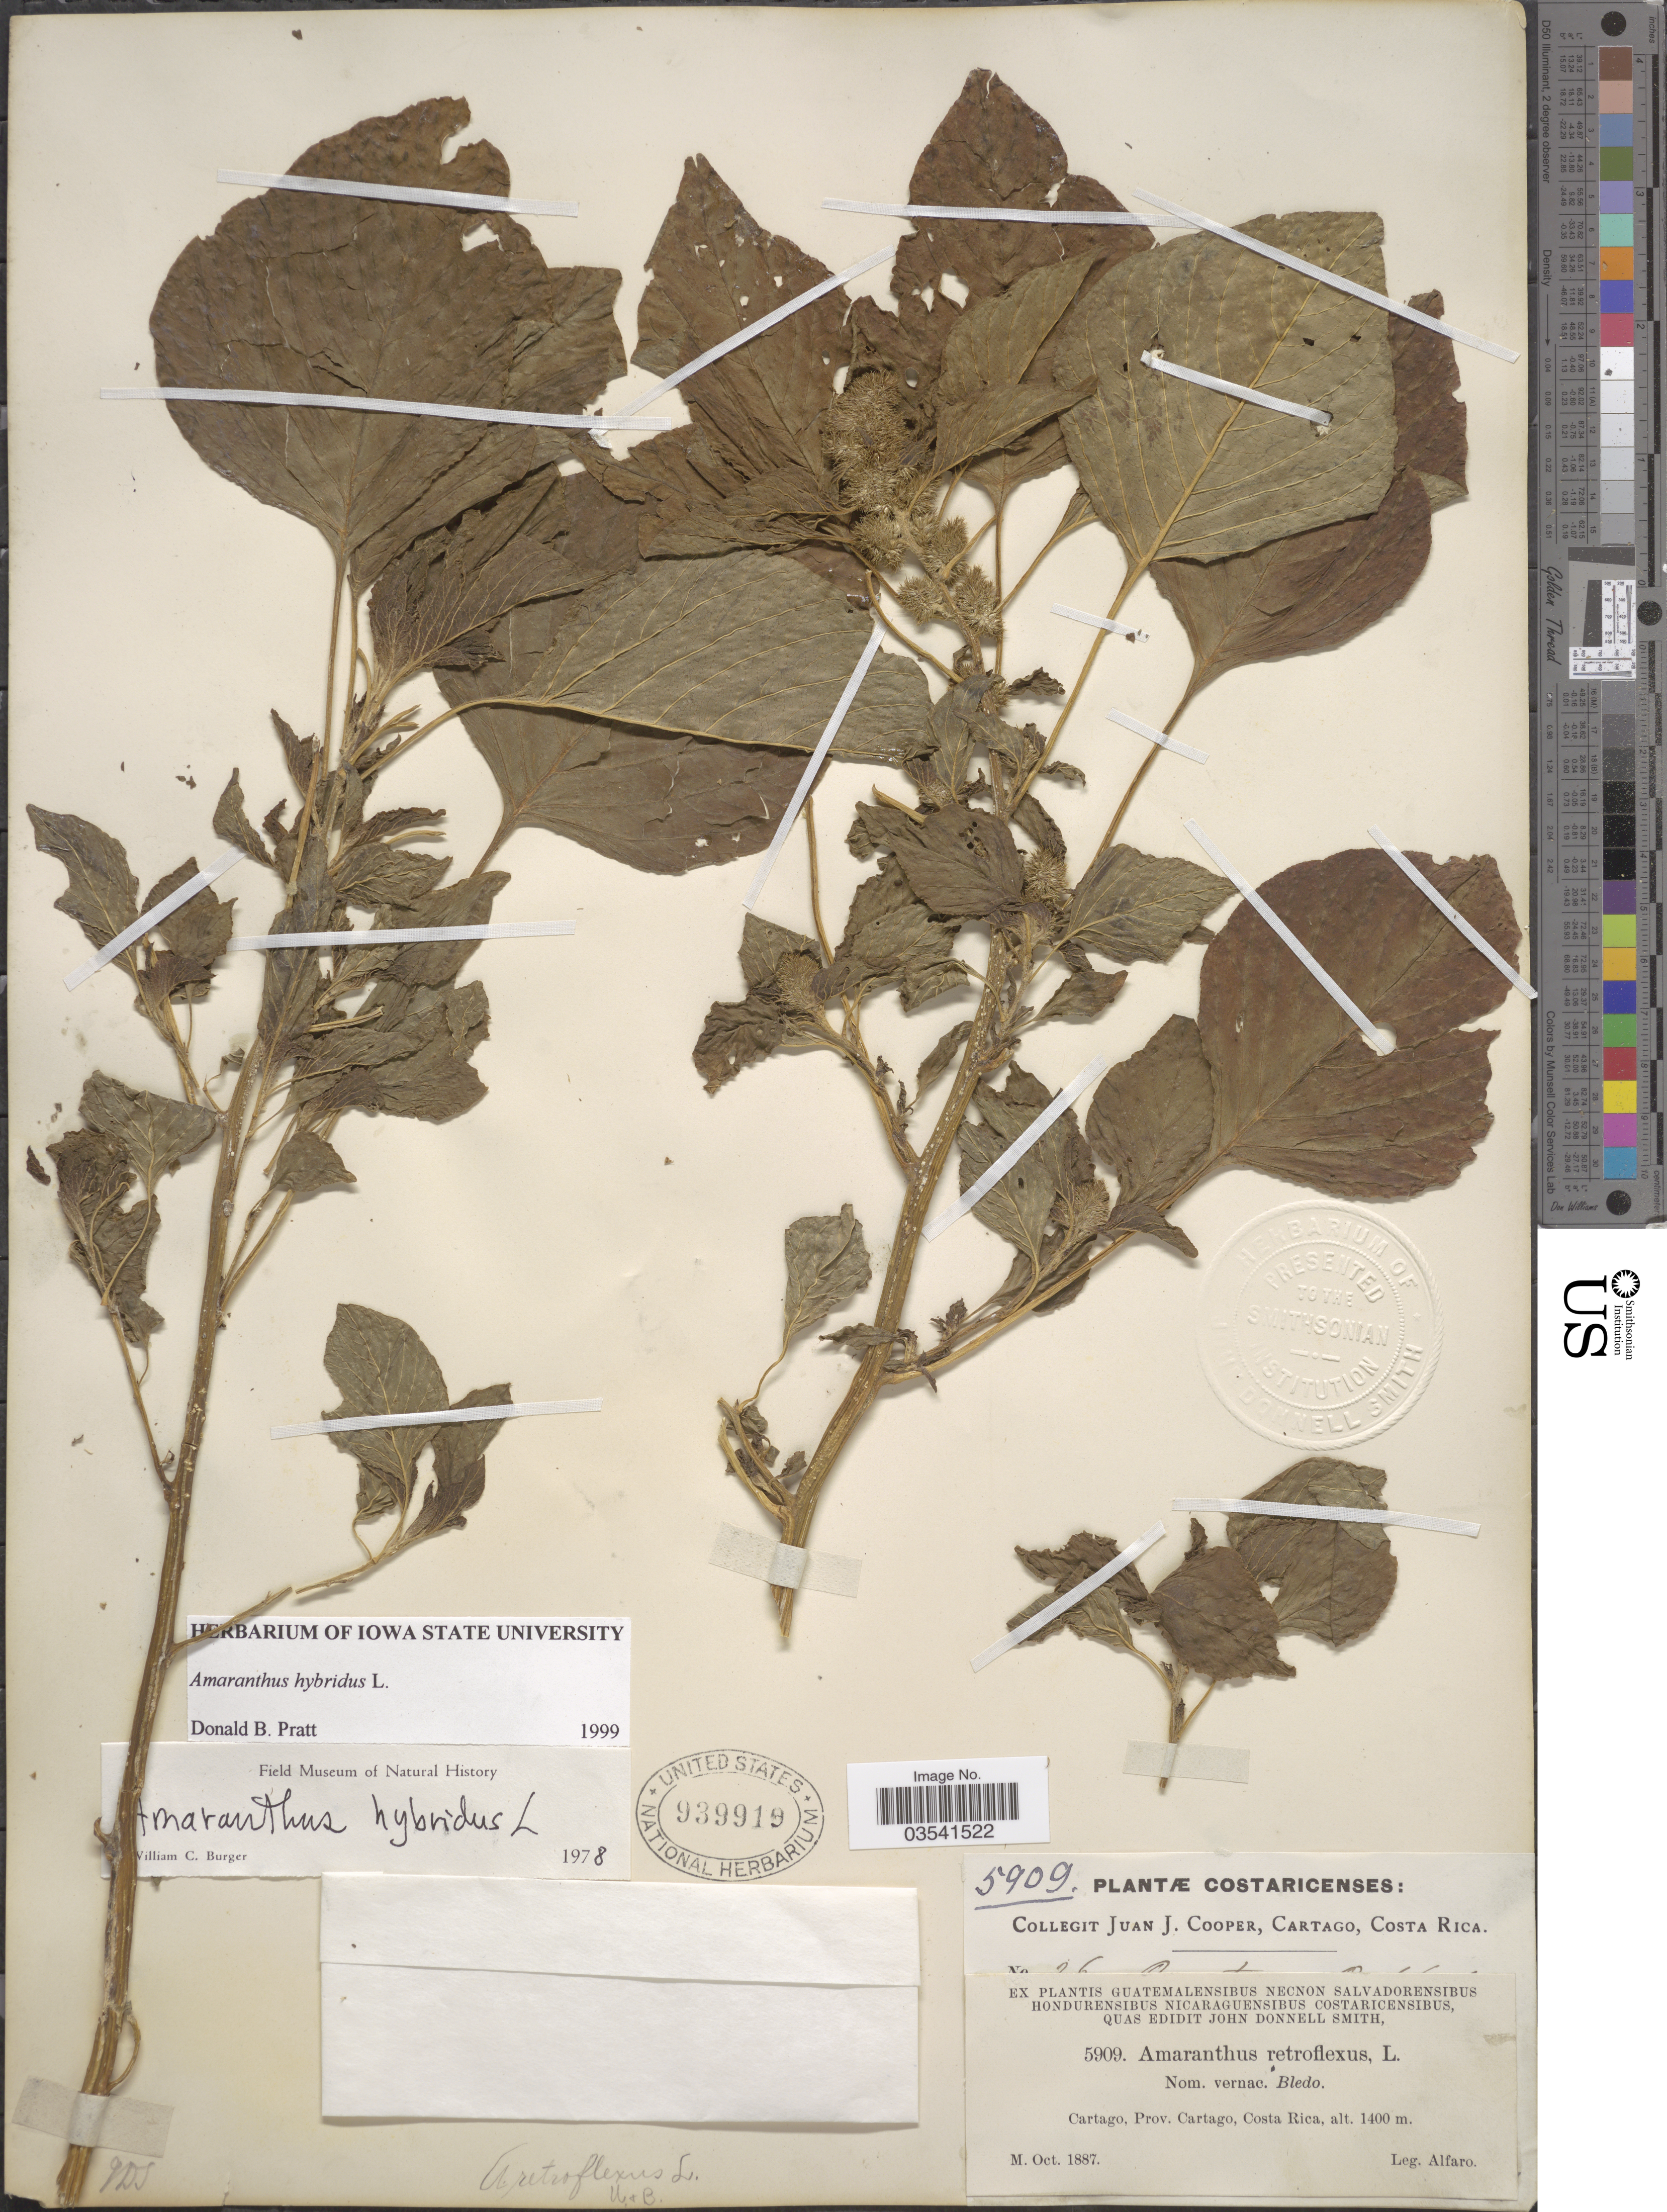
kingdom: Plantae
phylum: Tracheophyta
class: Magnoliopsida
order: Caryophyllales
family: Amaranthaceae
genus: Amaranthus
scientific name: Amaranthus hybridus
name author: L.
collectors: J. J. Cooper & Alfaro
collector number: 5909/26*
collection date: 1887-10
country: Costa Rica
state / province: Cartago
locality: Cartago.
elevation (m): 1400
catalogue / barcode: US 939919